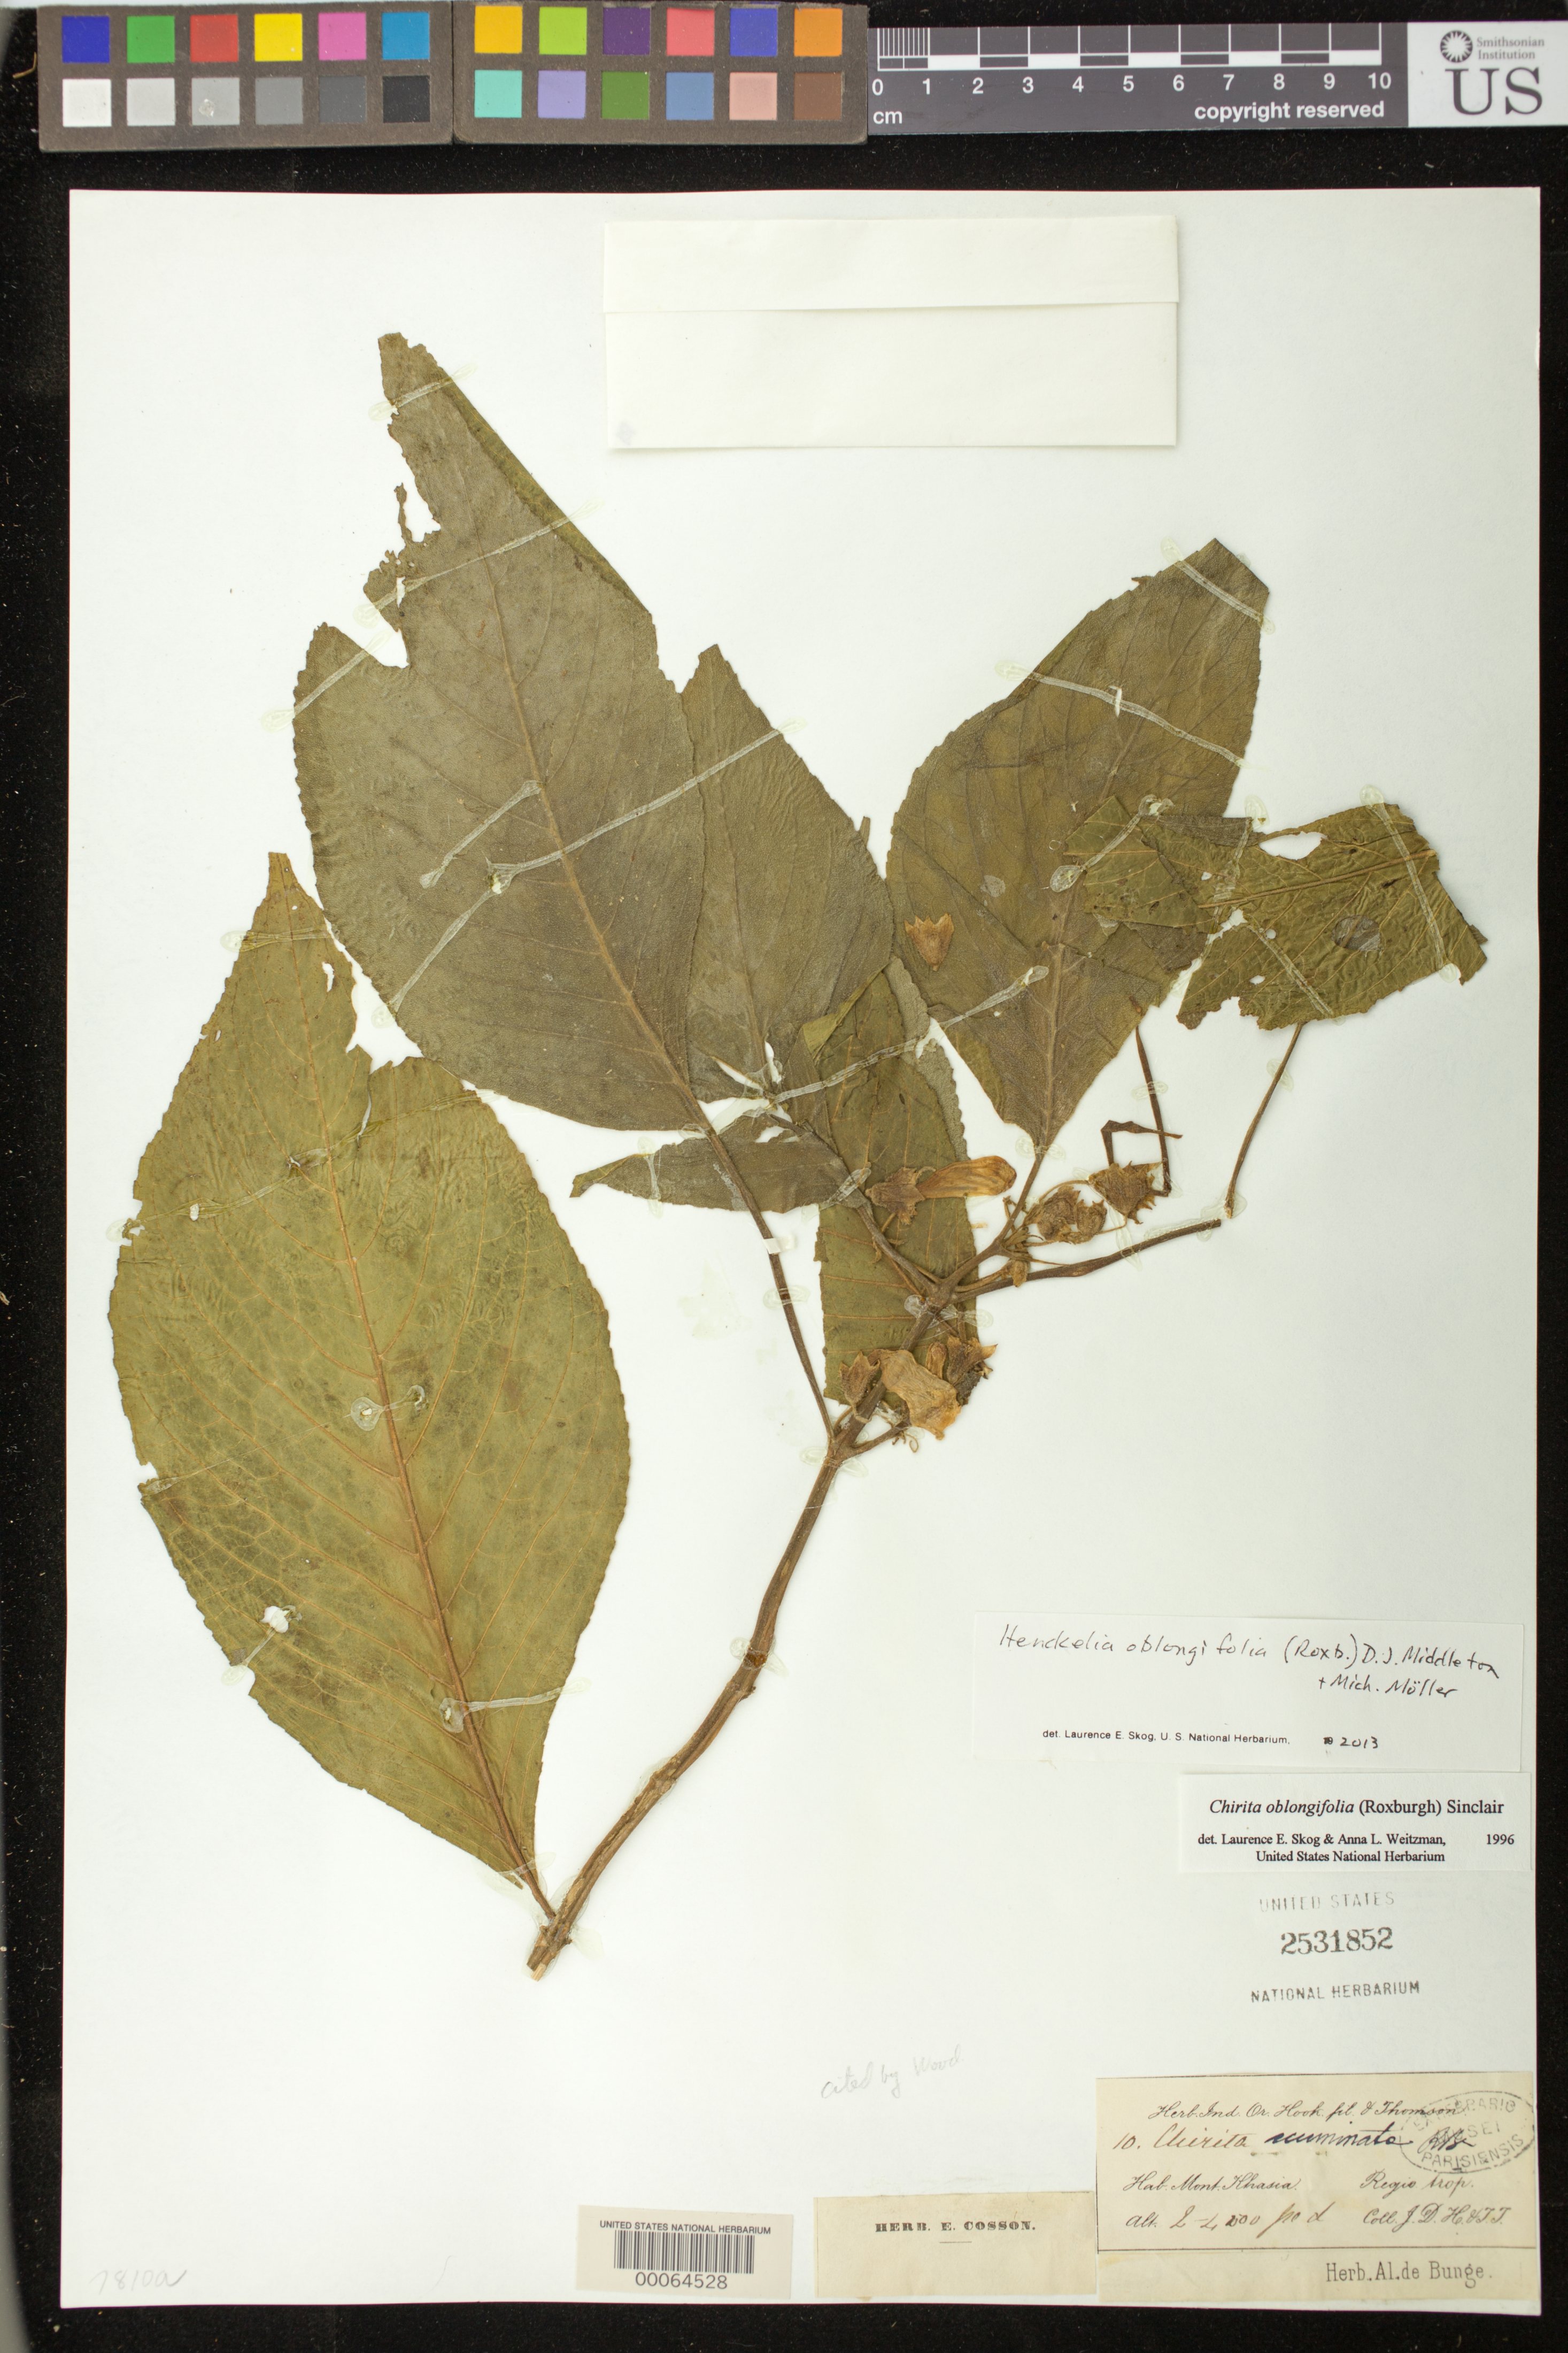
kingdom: Plantae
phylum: Tracheophyta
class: Magnoliopsida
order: Lamiales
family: Gesneriaceae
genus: Henckelia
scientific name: Henckelia oblongifolia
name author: (Grey-Wilson) D.J. Middleton & Mich. Möller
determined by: Skog, Laurence E.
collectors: J. D. Hooker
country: India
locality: Mt, Khasia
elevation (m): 610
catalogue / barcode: US 2531852